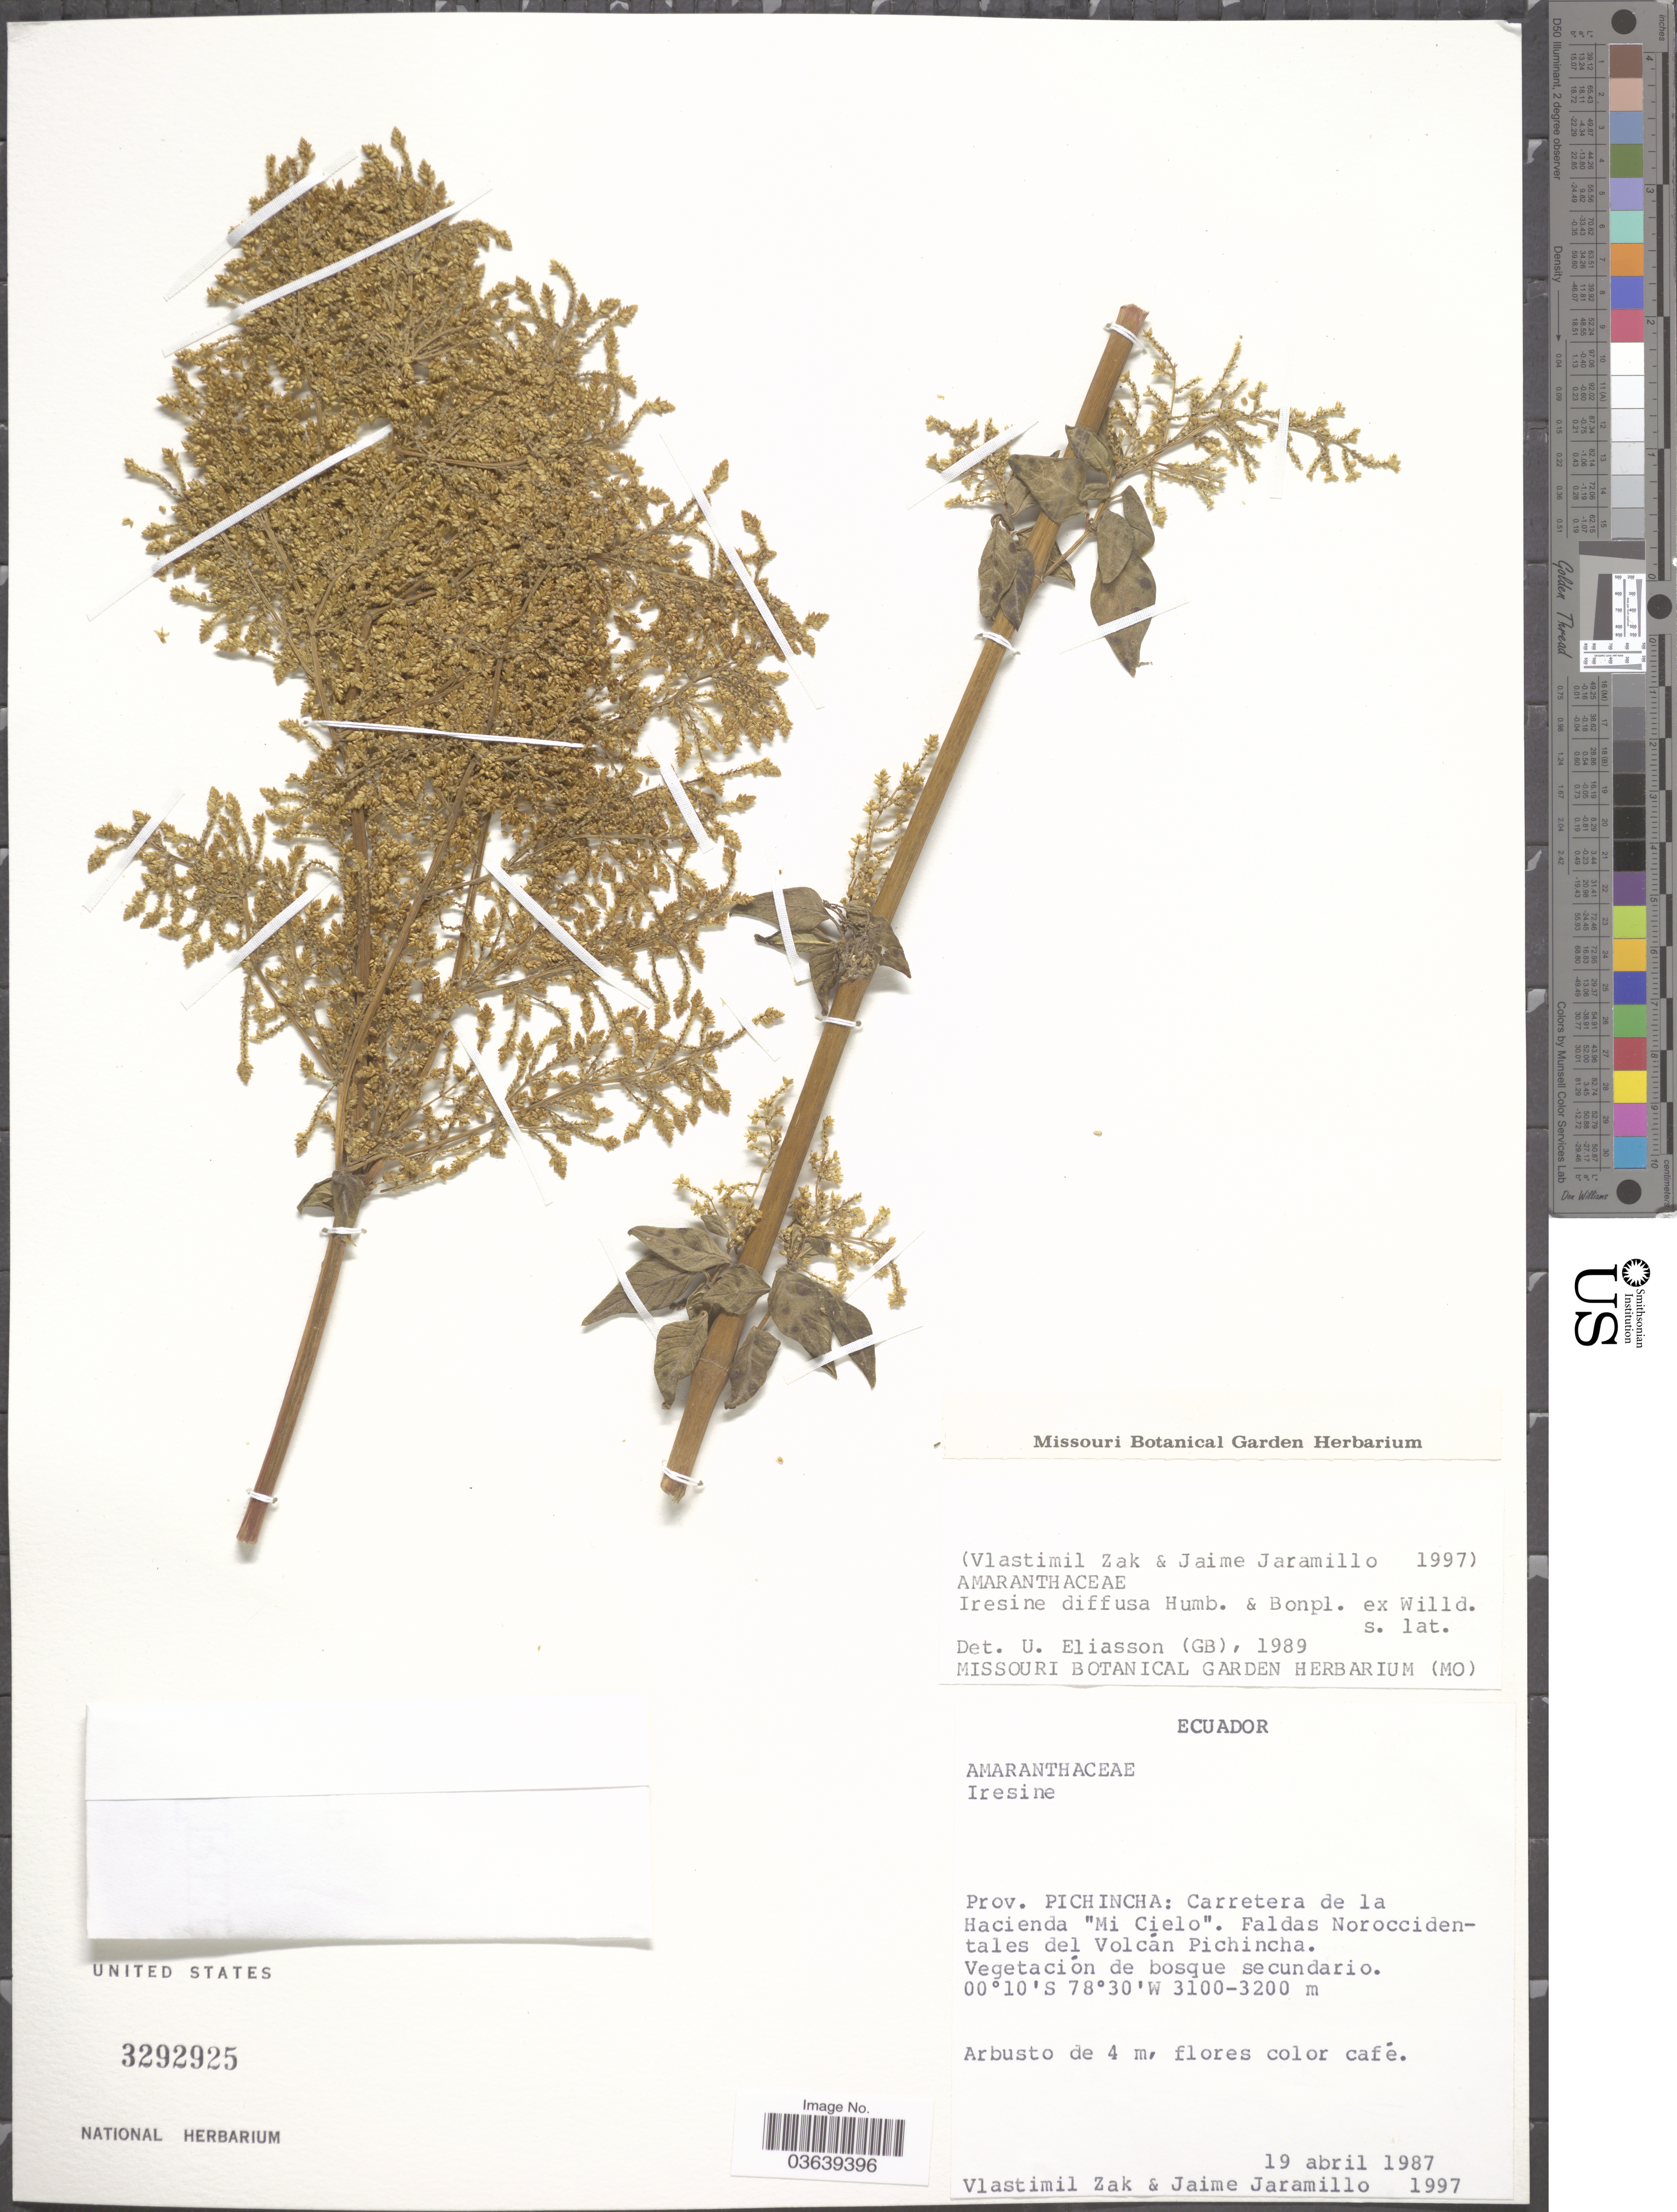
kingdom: Plantae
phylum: Tracheophyta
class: Magnoliopsida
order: Caryophyllales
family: Amaranthaceae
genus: Iresine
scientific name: Iresine diffusa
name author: Humb. & Bonpl. ex Willd.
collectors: V. Zak & J. Jaramillo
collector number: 1997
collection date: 1987-04-19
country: Ecuador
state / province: Pichincha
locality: Carretera de la Hacienda "Mi Cielo". Faldas Noroccidentales del Volcán Pichincha.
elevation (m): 3100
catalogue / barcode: US 3292925